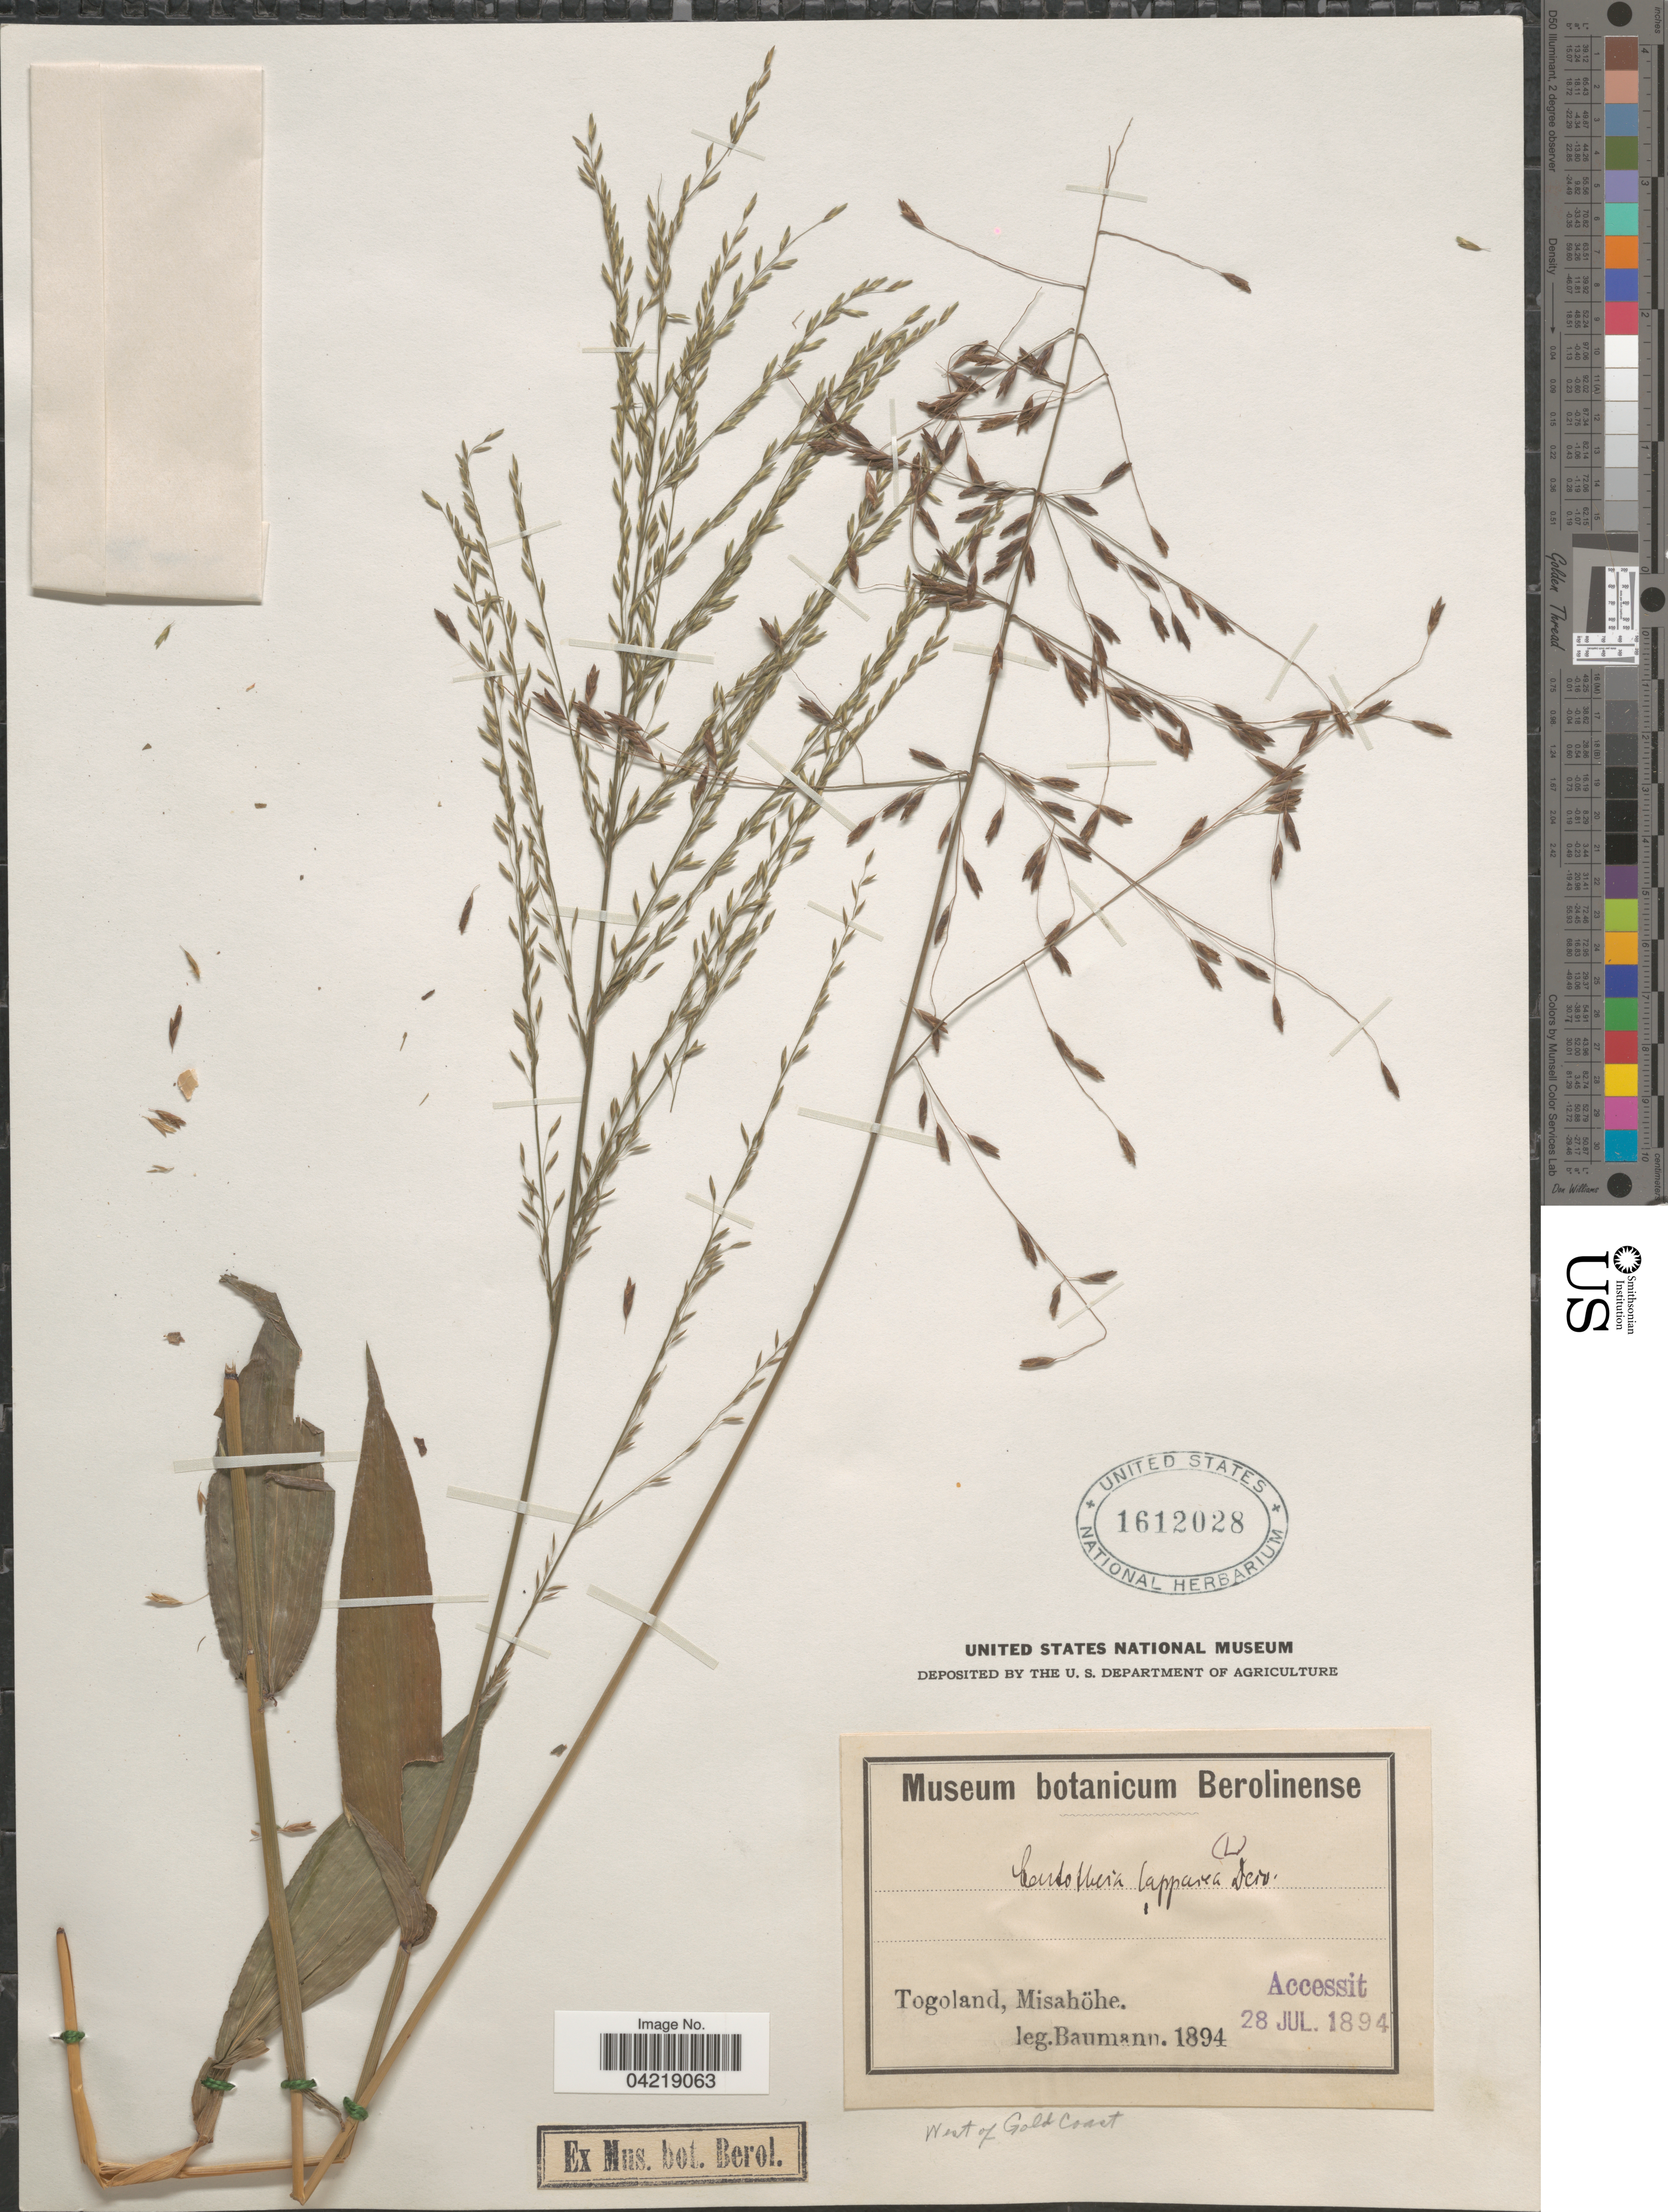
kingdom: Plantae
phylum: Tracheophyta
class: Liliopsida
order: Poales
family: Poaceae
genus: Centotheca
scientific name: Centotheca lappacea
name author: (L.) Desv.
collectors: -. Baumann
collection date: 1894-07-28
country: Togo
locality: Togoland, Misahöhe. West of Gold Coast.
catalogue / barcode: US 1612028